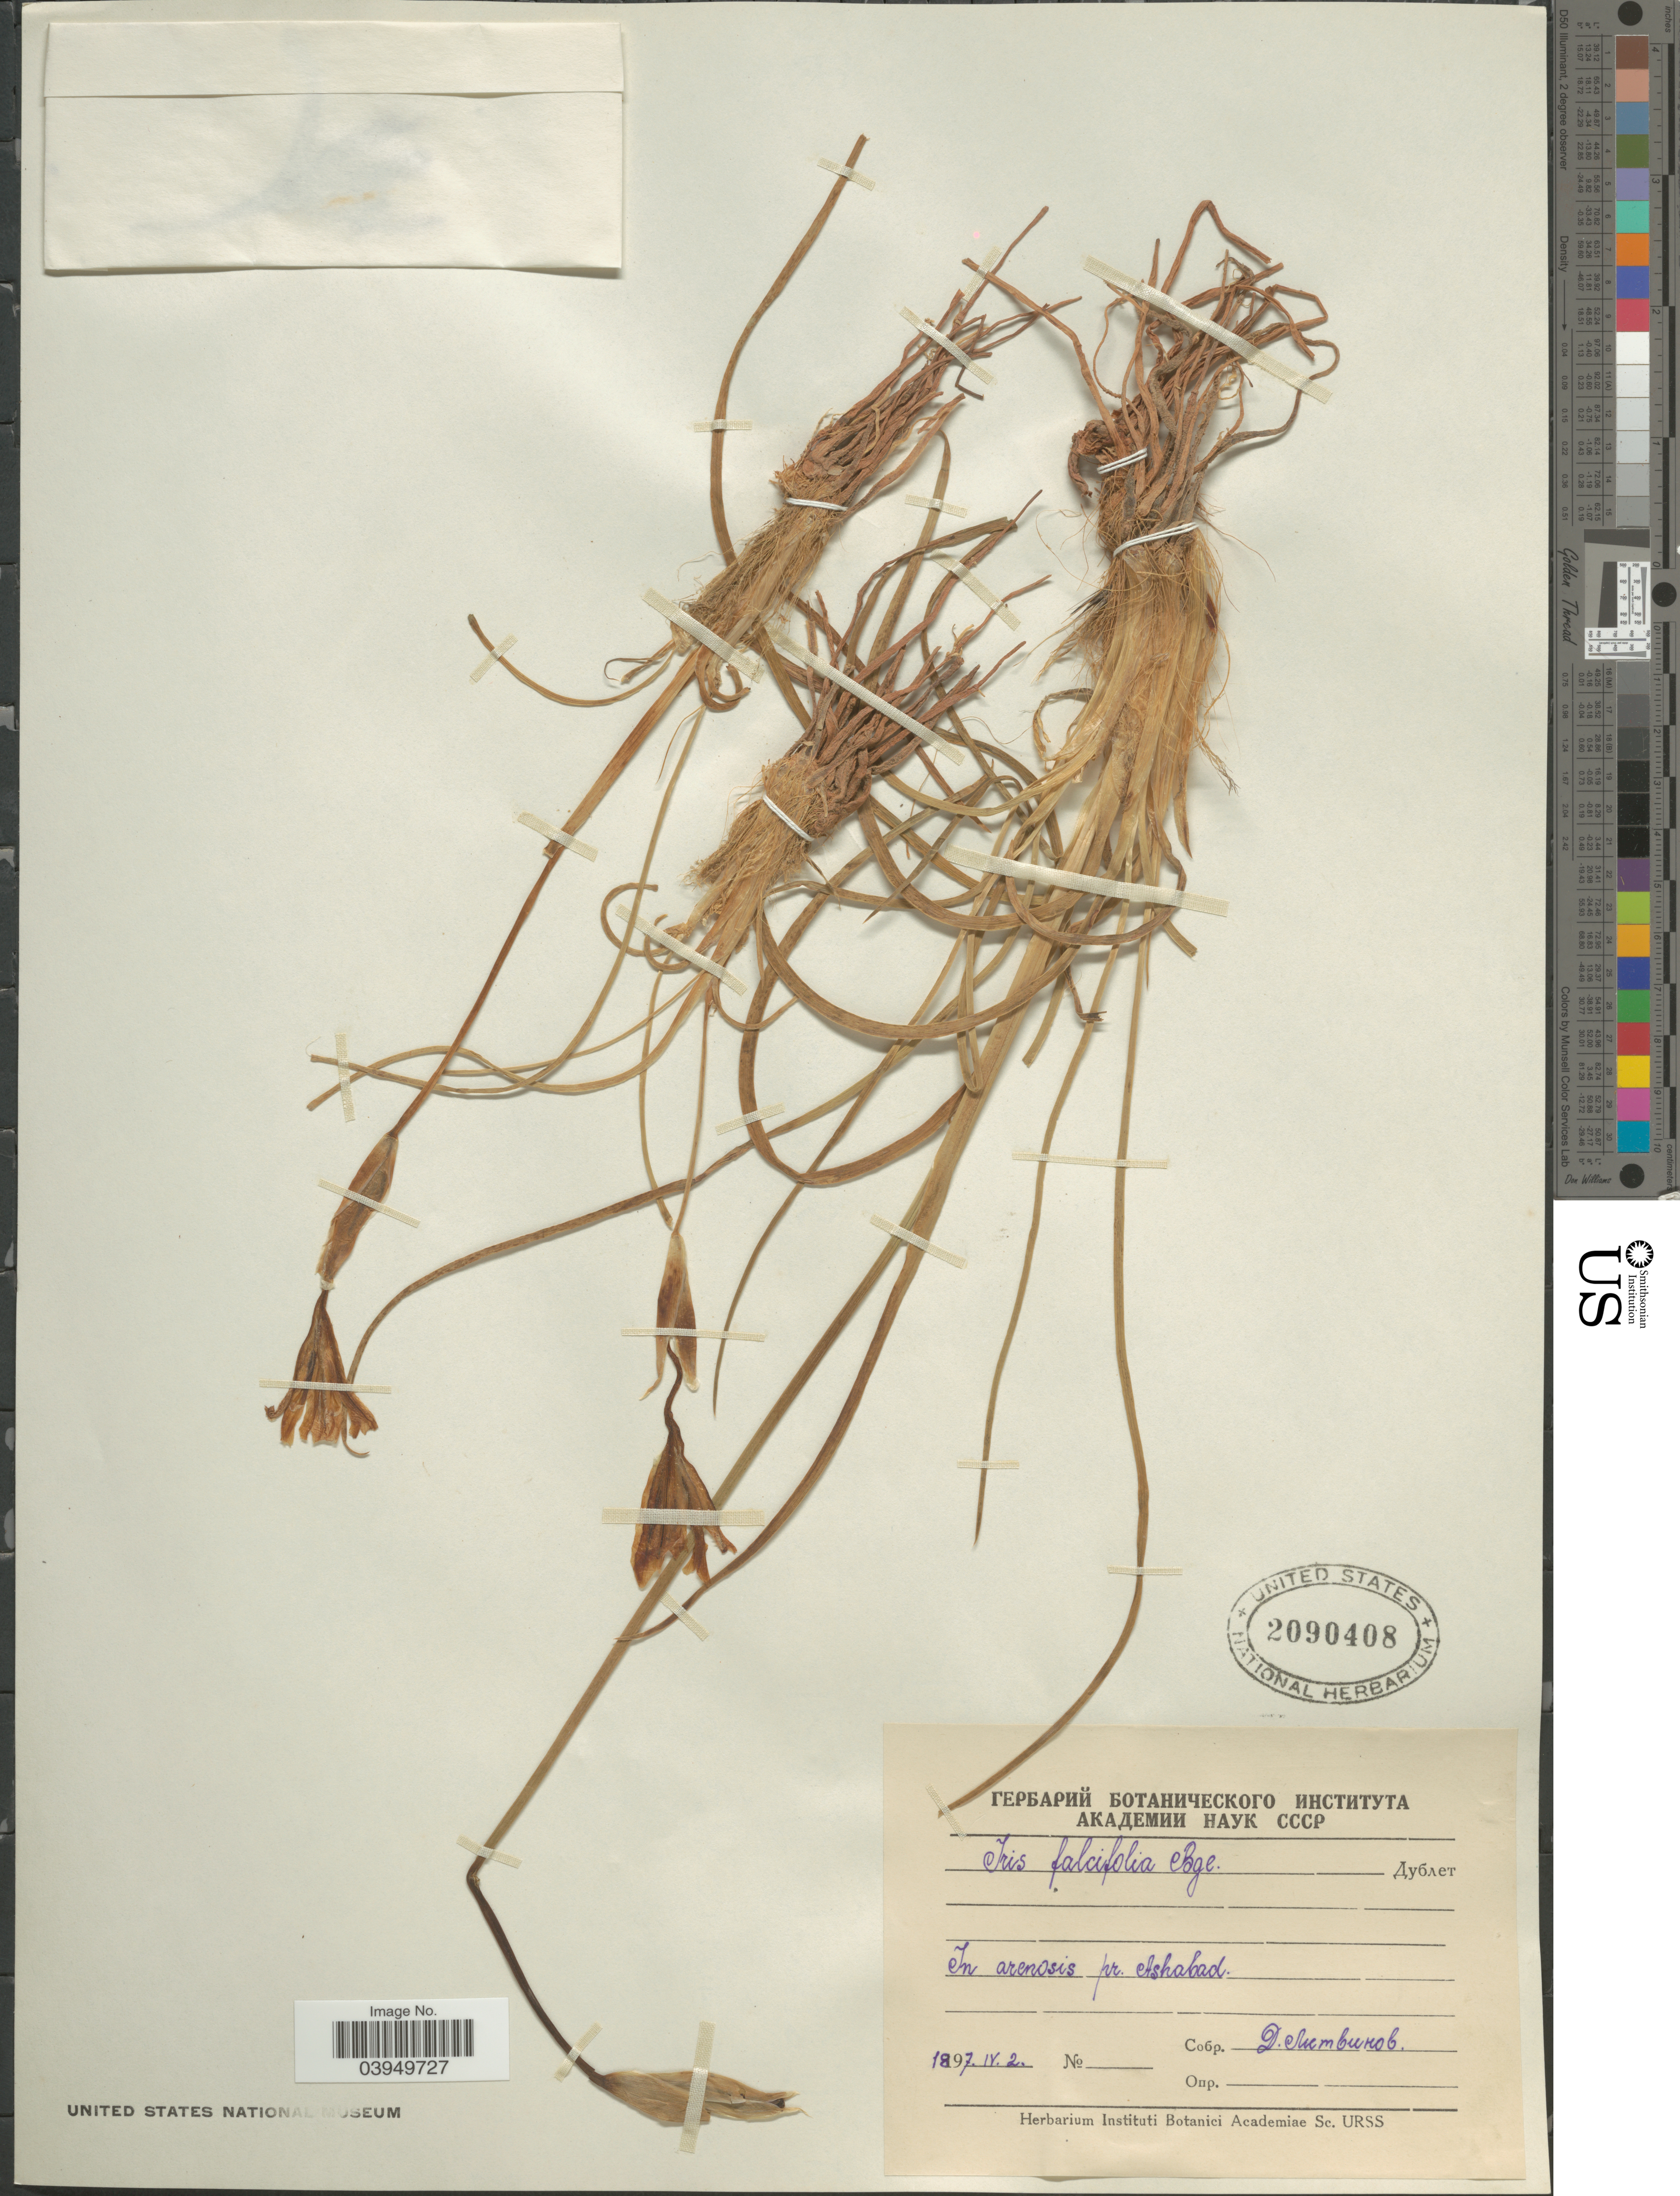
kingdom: Plantae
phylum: Tracheophyta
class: Liliopsida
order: Asparagales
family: Iridaceae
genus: Iris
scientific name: Iris falcifolia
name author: Bunge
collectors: D. Litvinov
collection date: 1897-04-02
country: Turkmenistan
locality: In arenosis pr. Ashabad.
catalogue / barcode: US 2090408